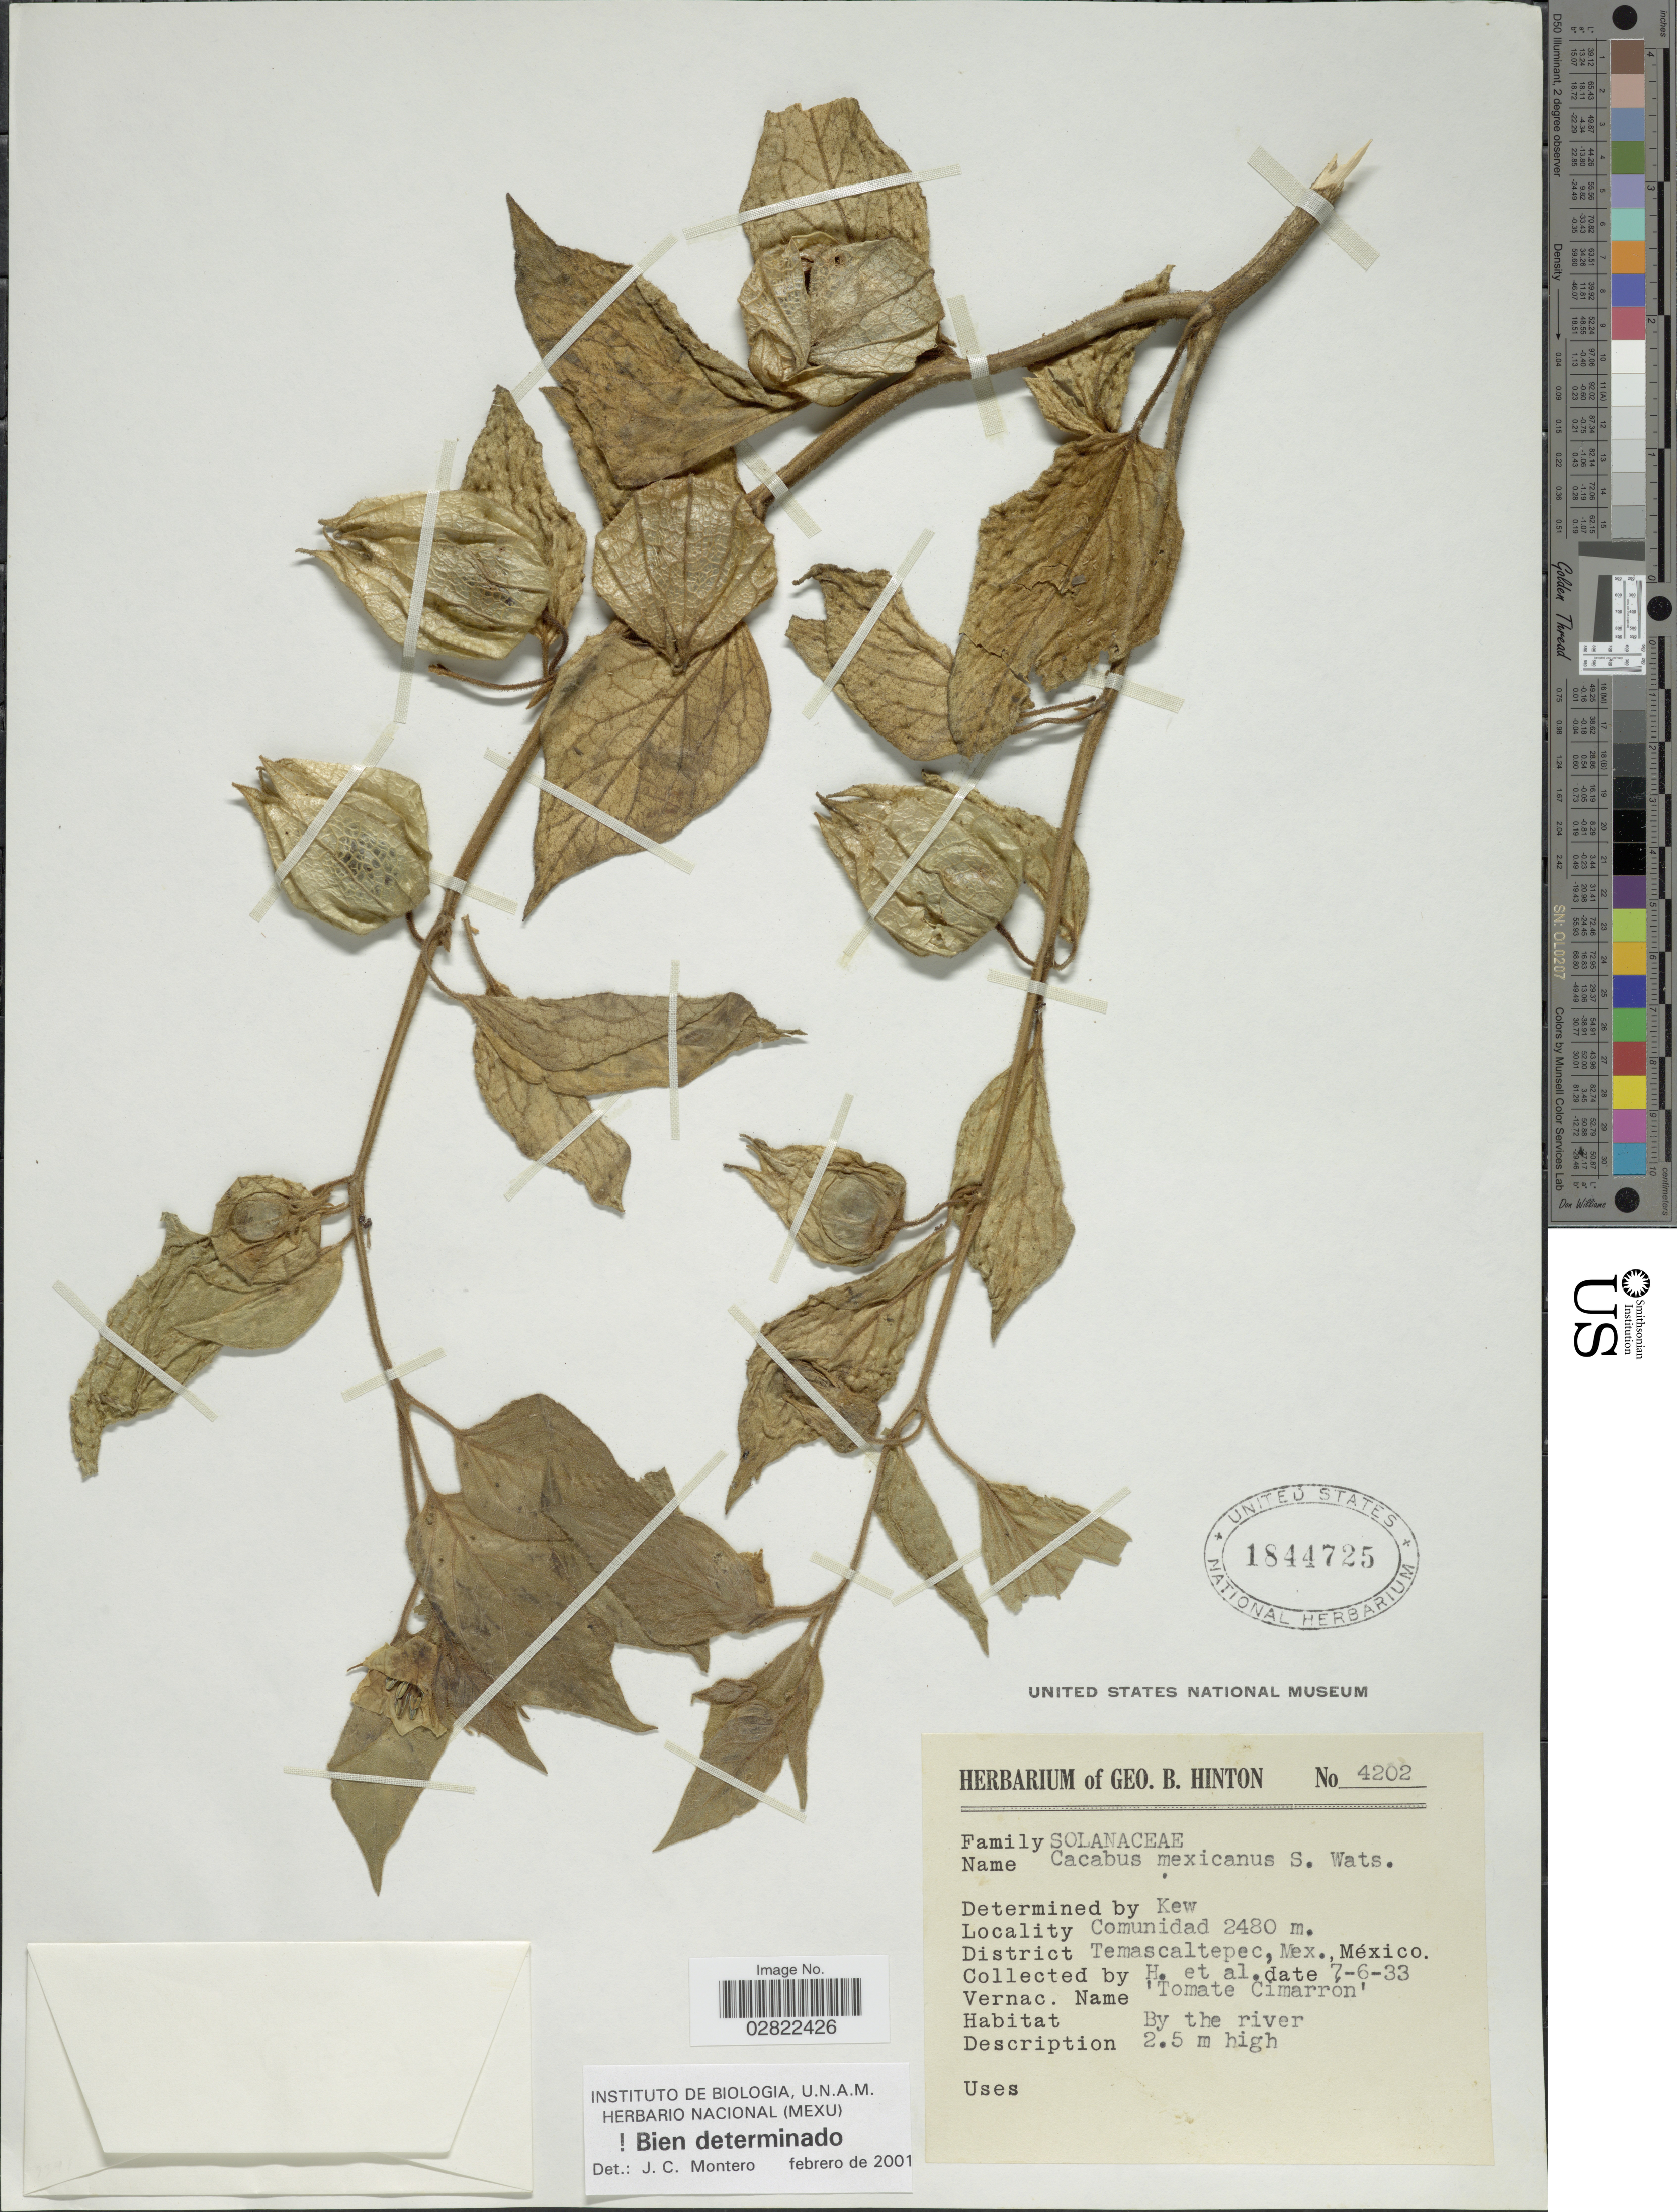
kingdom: Plantae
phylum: Tracheophyta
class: Magnoliopsida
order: Solanales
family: Solanaceae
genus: Cacabus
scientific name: Cacabus mexicanus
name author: S. Watson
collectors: G. B. Hinton & et al.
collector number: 4202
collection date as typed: Transcribed d/m/y: 7/6/33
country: Mexico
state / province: México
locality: Comunidad, District Temsacaltepec.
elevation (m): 2480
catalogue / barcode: US 1844725